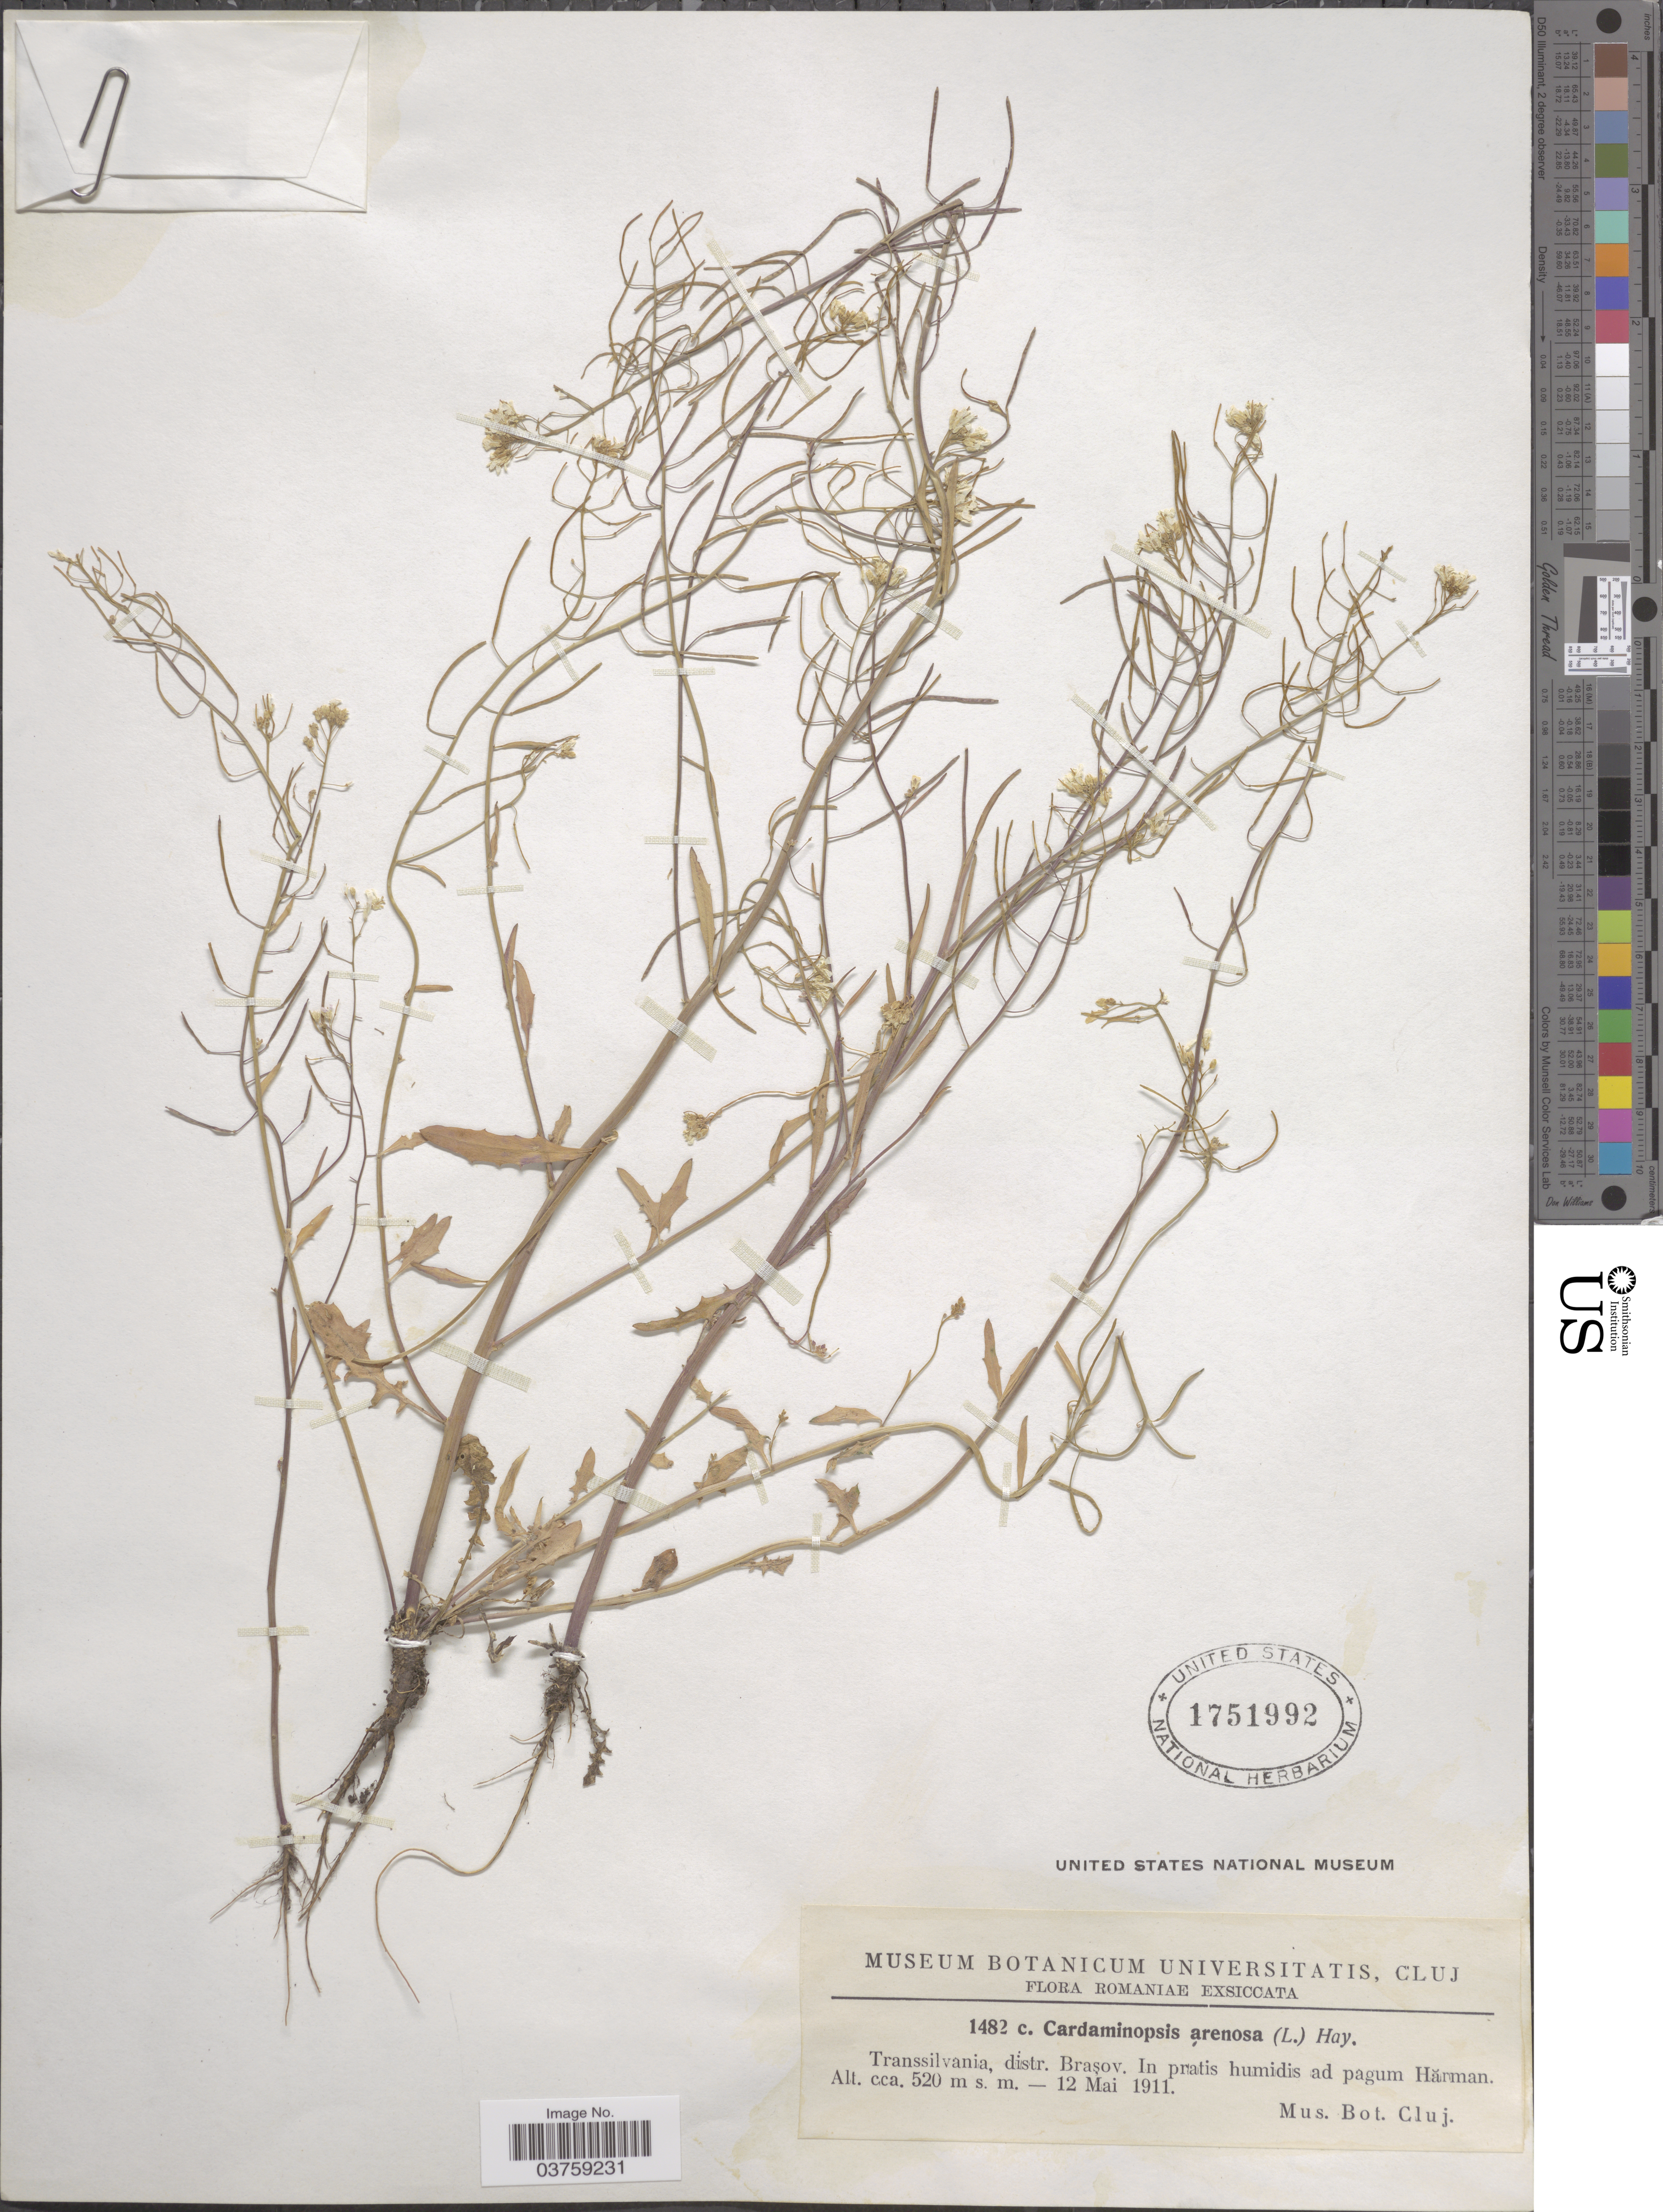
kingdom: Plantae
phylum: Tracheophyta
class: Magnoliopsida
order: Brassicales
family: Brassicaceae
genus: Arabis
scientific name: Arabis arenosa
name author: (L.) Scop.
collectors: Mus. Bot. Cluj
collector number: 1482c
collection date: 1911-05-12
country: Romania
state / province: Brasov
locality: Transsilvania, distr. Brasov. In pratis humidis ad pagum Harman.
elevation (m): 520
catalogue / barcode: US 1751992